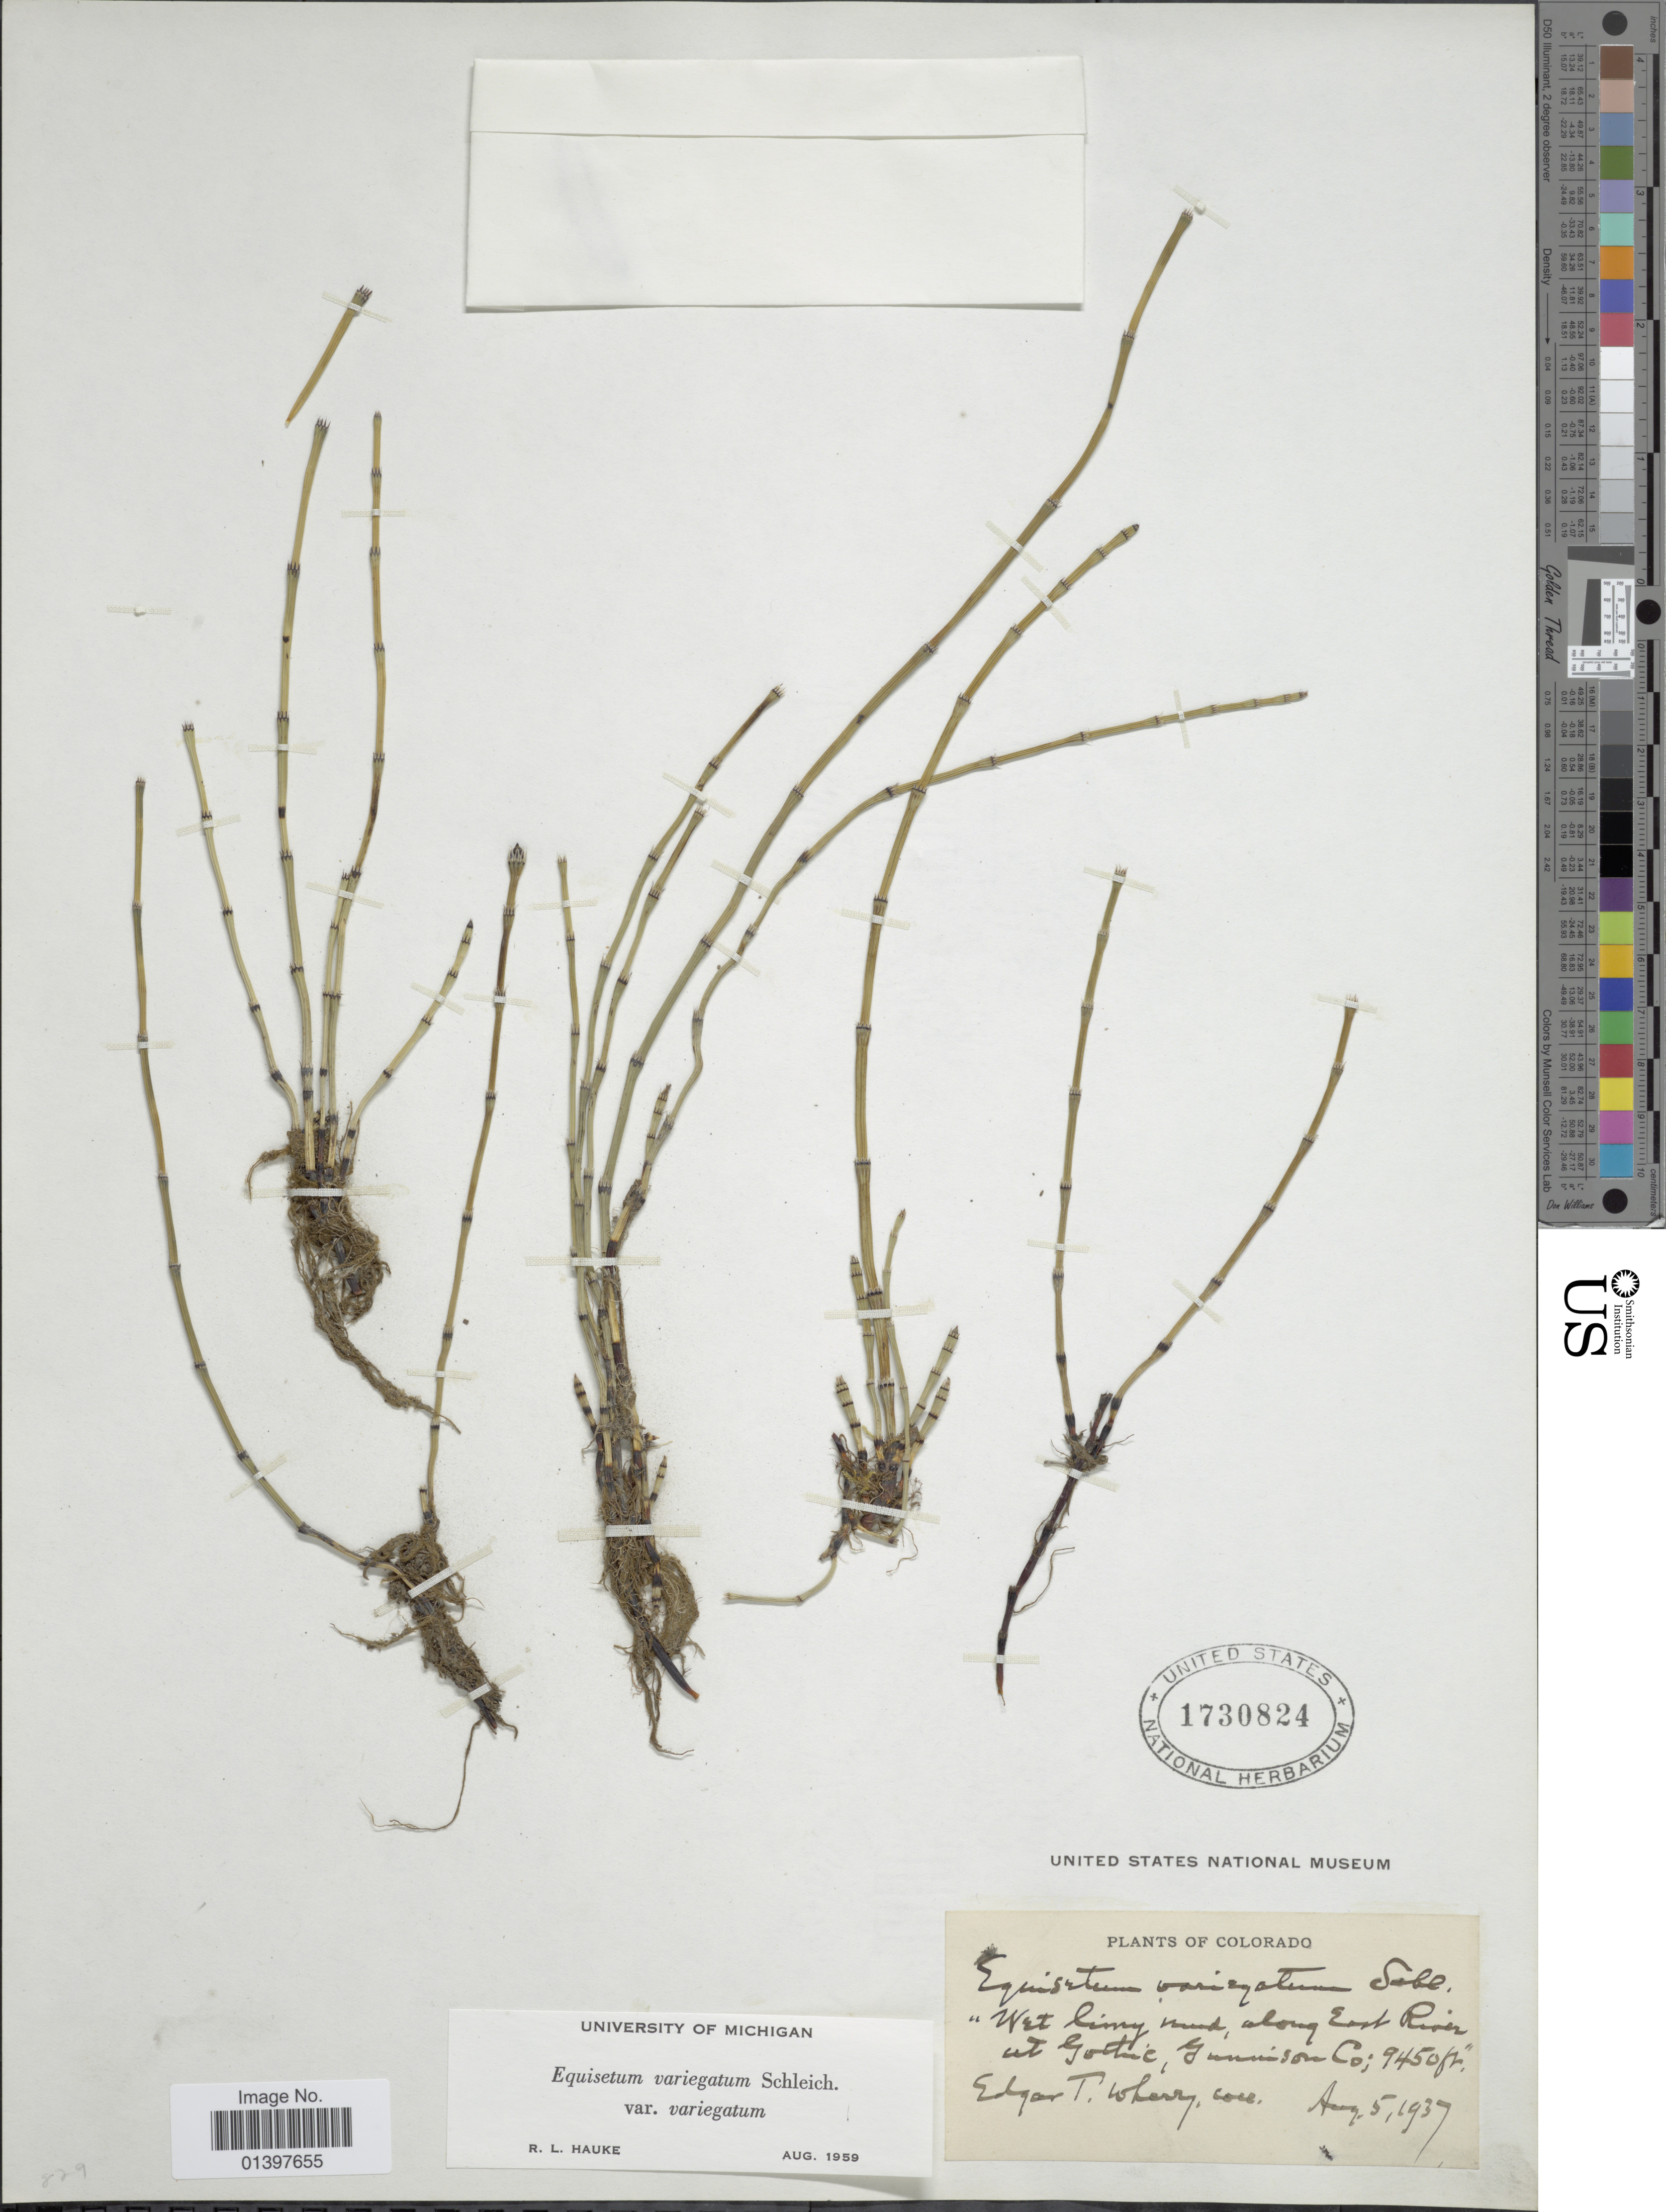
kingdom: Plantae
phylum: Tracheophyta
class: Polypodiopsida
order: Equisetales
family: Equisetaceae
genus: Equisetum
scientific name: Equisetum variegatum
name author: Schleich. ex F. Weber & D. Mohr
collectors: E. T. Wherry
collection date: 1937-08-05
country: United States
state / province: Colorado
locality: Along East River at Gothic, Gunnison Co.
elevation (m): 2880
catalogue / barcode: US 1730824